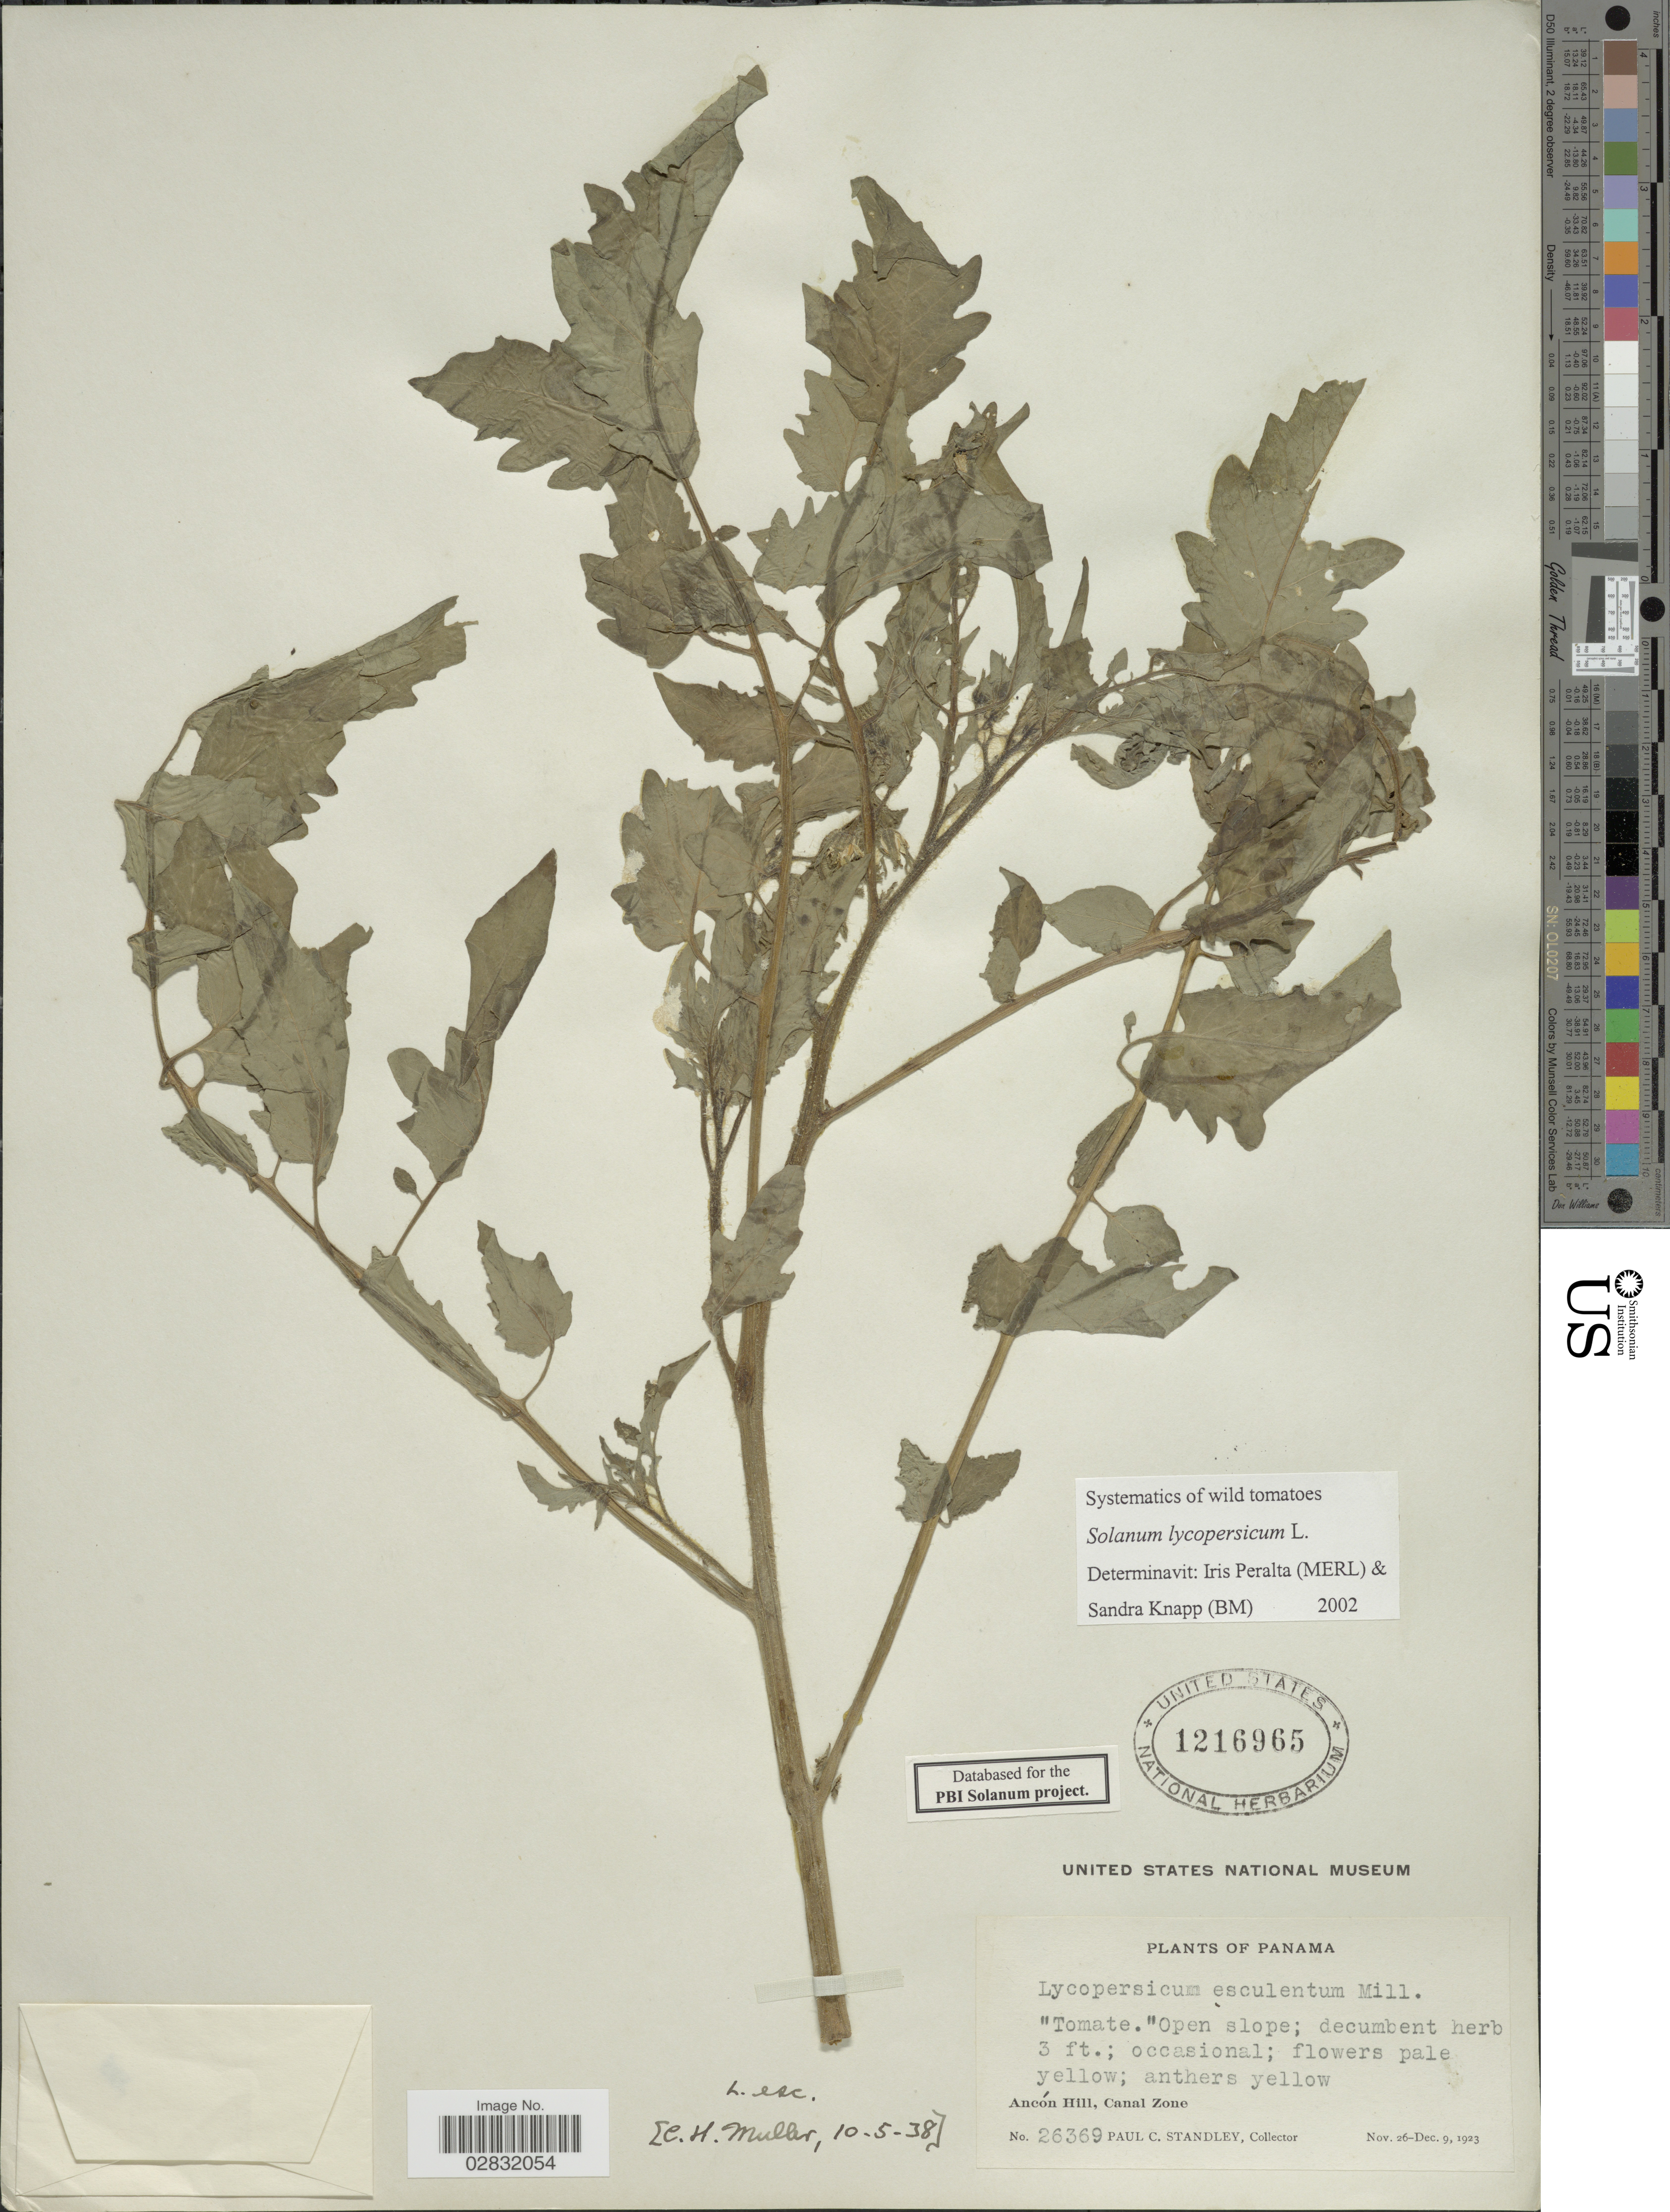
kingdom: Plantae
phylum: Tracheophyta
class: Magnoliopsida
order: Solanales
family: Solanaceae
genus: Solanum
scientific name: Solanum lycopersicum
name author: L.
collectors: P. C. Standley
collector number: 26369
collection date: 1923-11-26/1923-12-09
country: Panama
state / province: Colón / Panamá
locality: Ancón Hill, Canal Zone.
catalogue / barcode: US 1216965